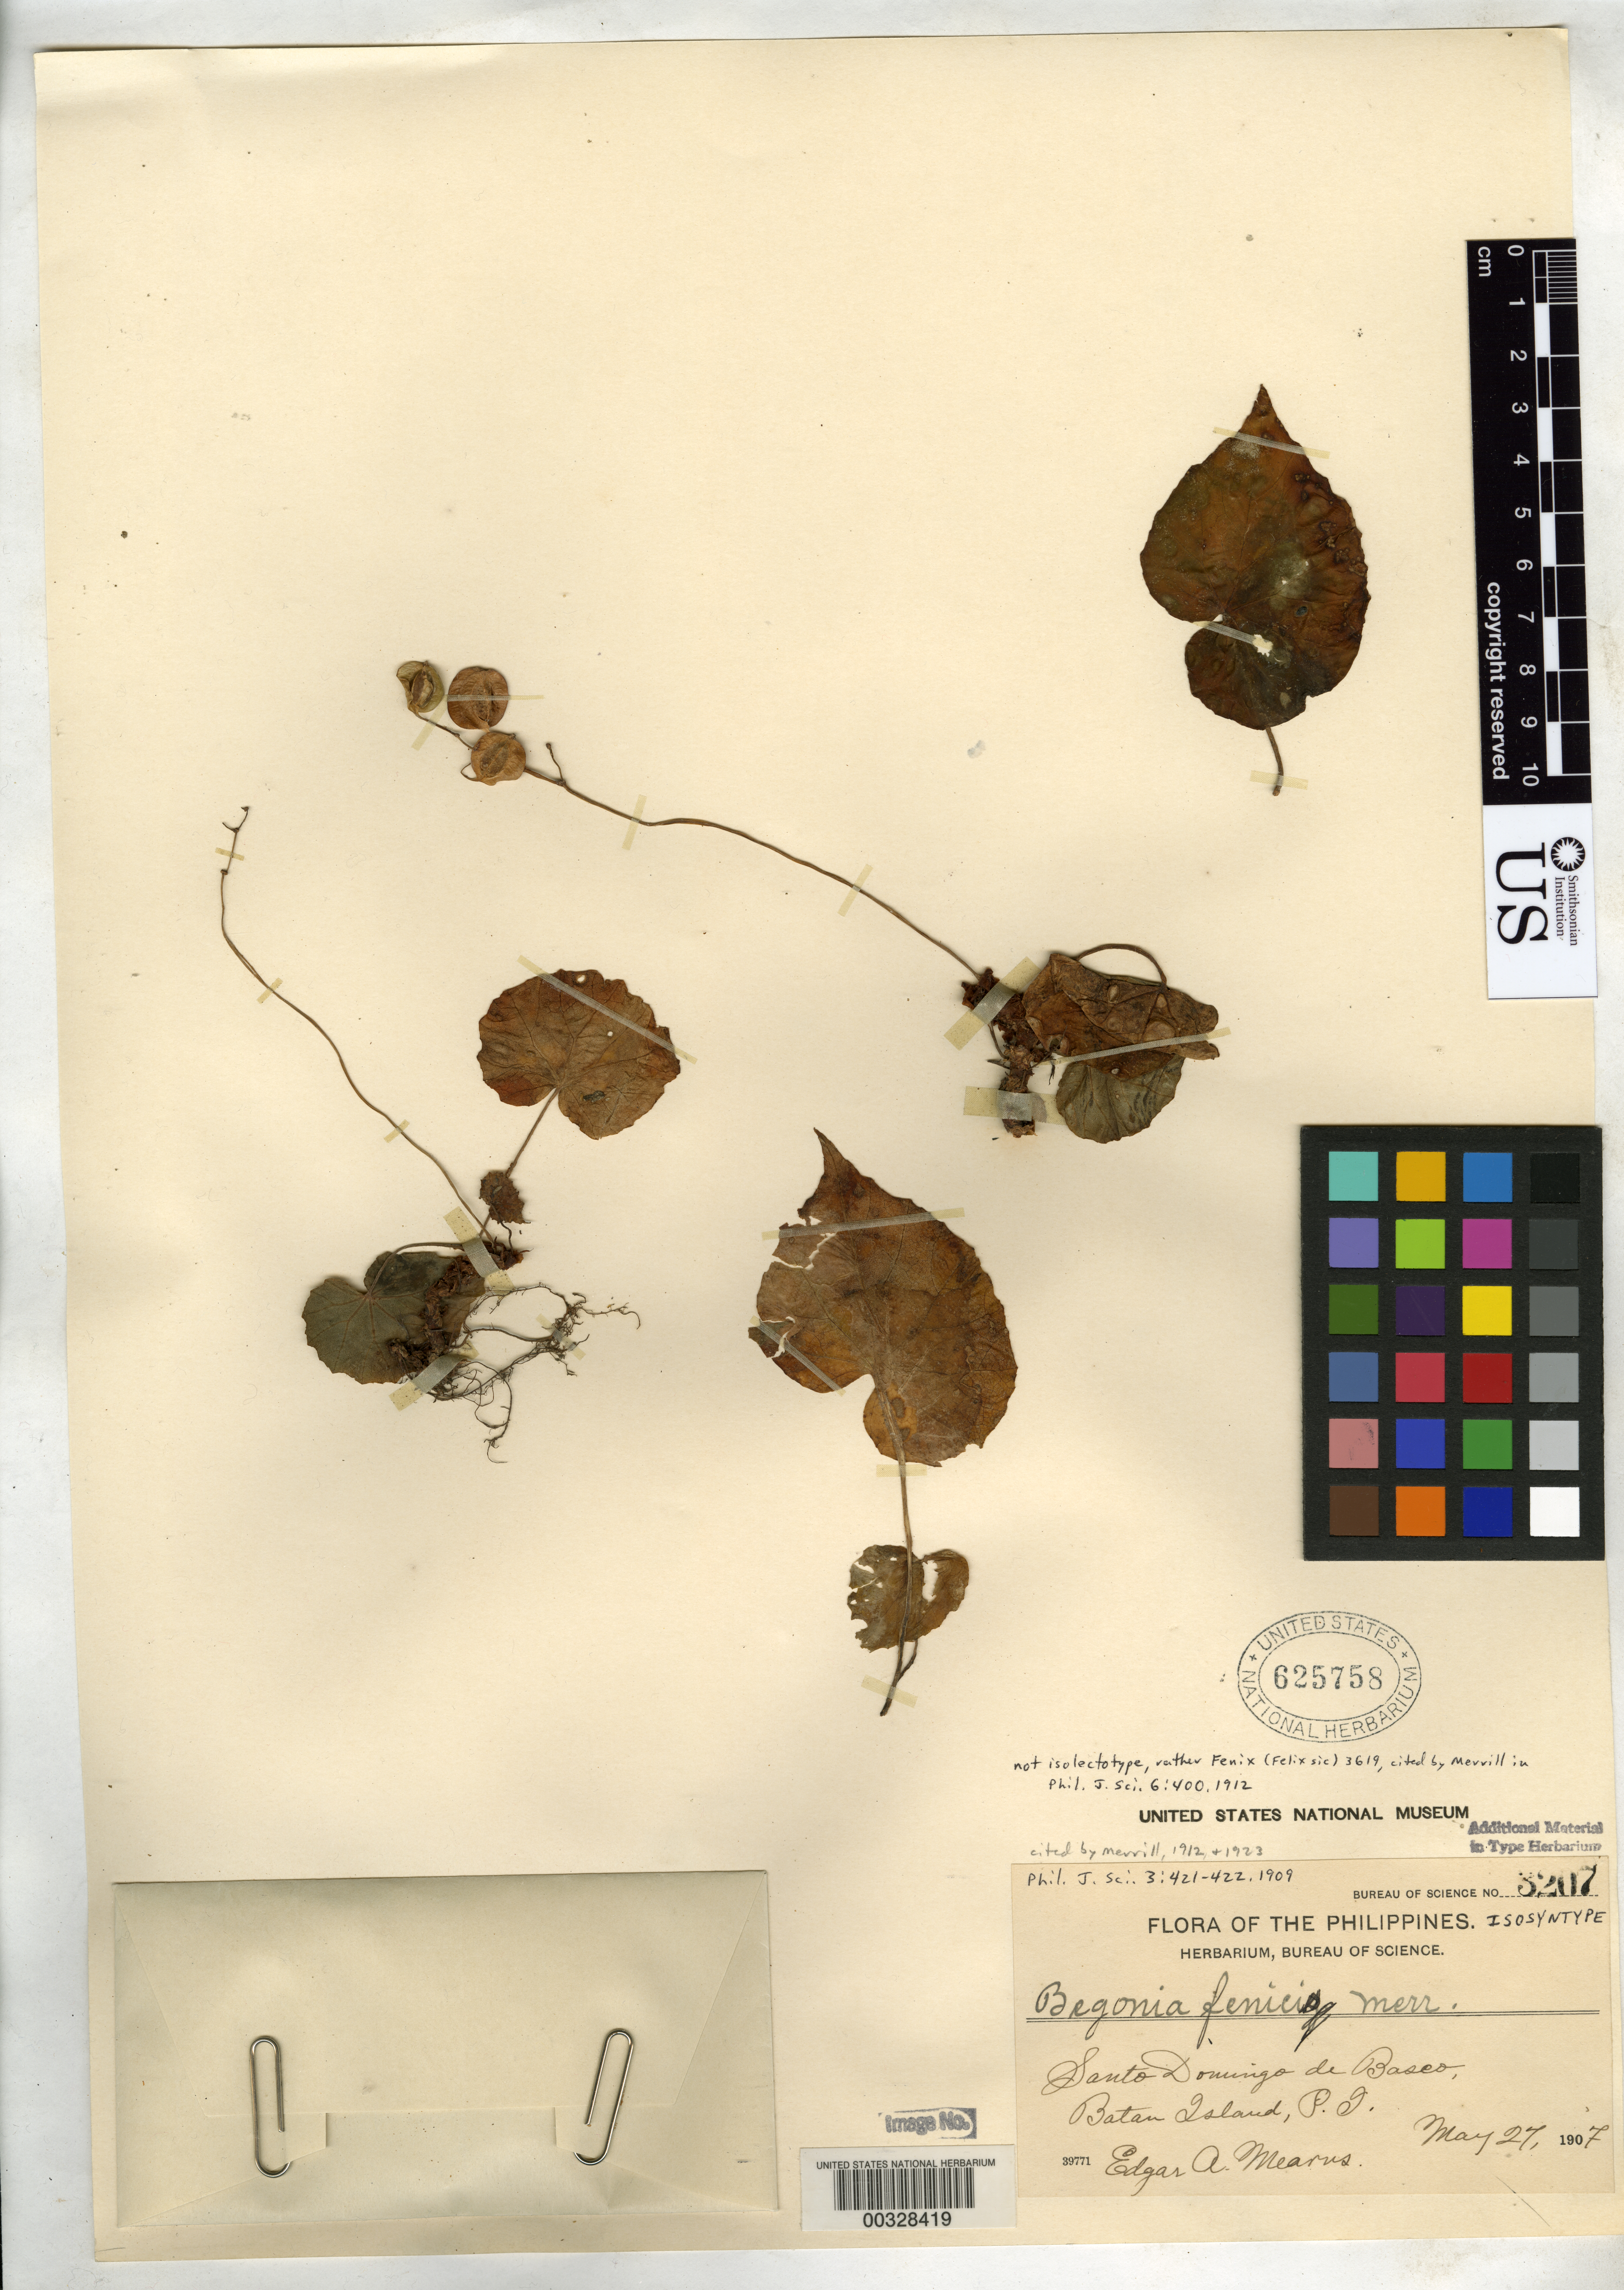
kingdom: Plantae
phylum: Tracheophyta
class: Magnoliopsida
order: Cucurbitales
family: Begoniaceae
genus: Begonia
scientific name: Begonia fenicis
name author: Merr.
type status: Isosyntype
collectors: E. Fénix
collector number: Bur. Sci. 3207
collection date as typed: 27 May 1907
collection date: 1907-05-27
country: Philippines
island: Batan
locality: Santo Domingo de Basco.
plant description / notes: Lectotype collection (1st step only) is Fenix Bur. Sci. 3619, cited as "type" by Merrill, Phil. J. Sci. 6:401 (1912).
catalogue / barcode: US 625758